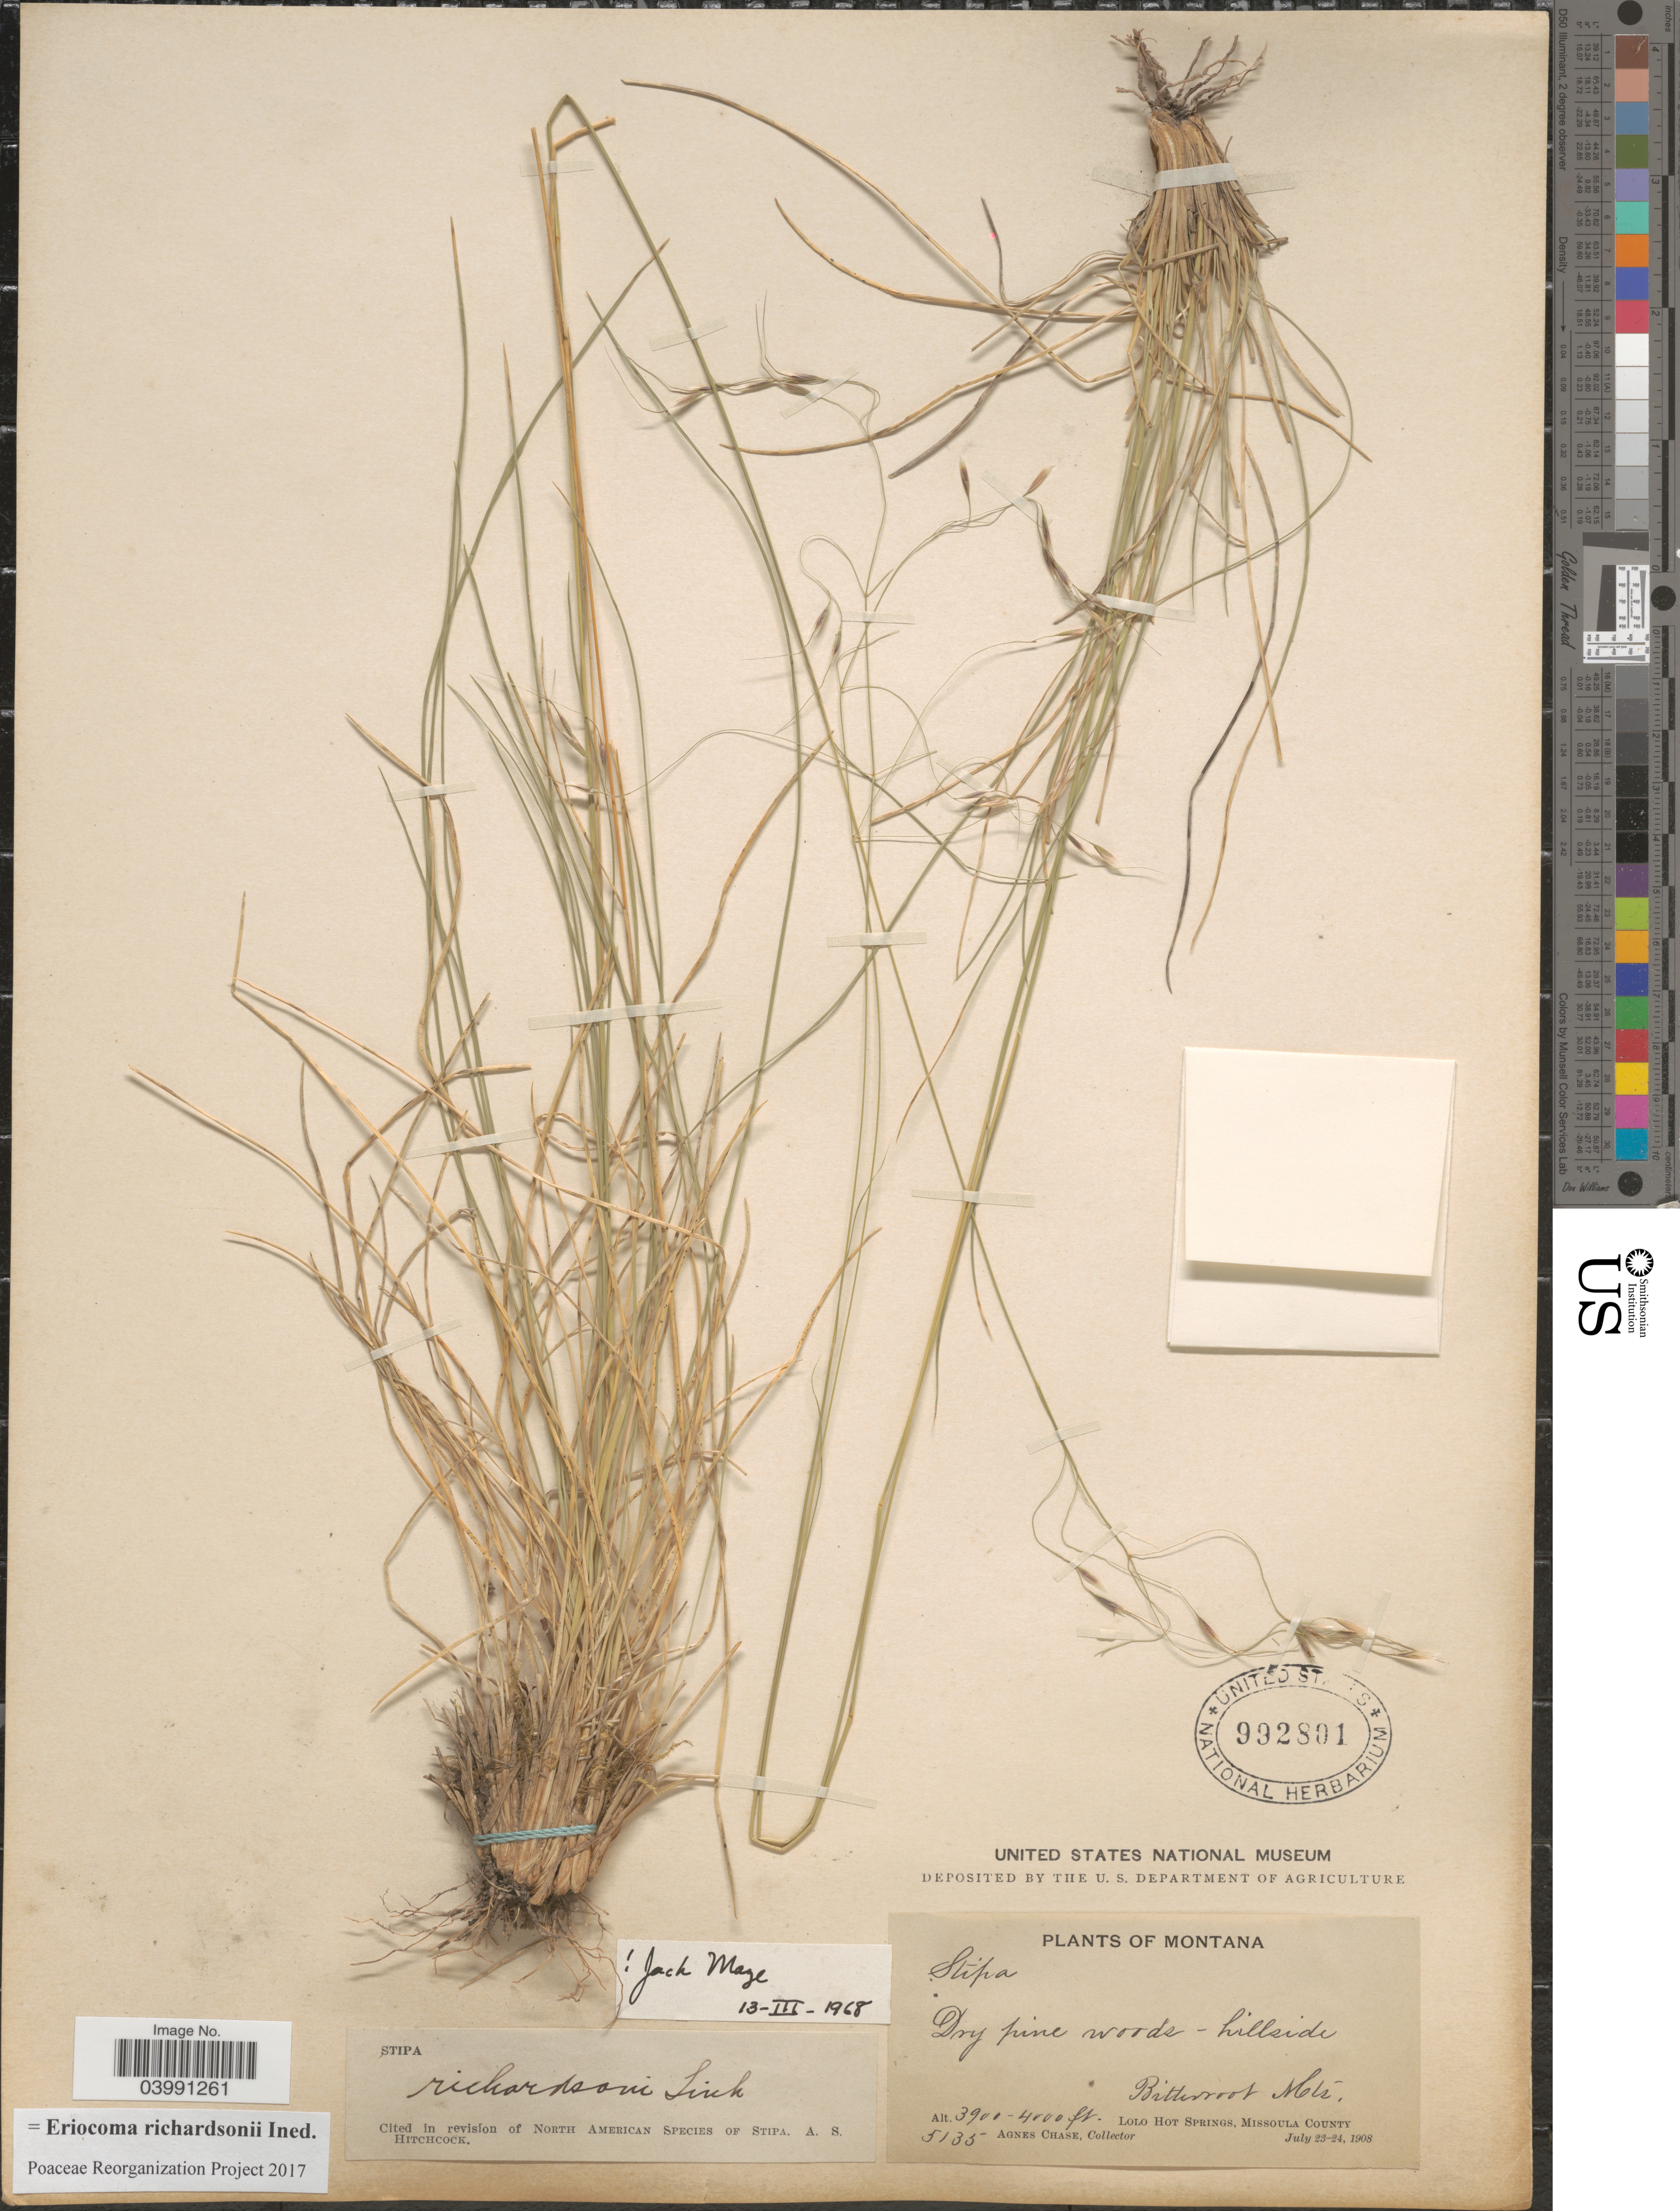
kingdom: Plantae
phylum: Tracheophyta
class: Liliopsida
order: Poales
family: Poaceae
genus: Eriocoma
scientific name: Eriocoma richardsonii ined.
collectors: A. Chase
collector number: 5135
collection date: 1908-07-23/1908-07-24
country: United States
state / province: Montana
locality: Bitterroot Mts. Lolo Hot Springs, Missoula County.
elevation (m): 1189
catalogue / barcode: US 992801